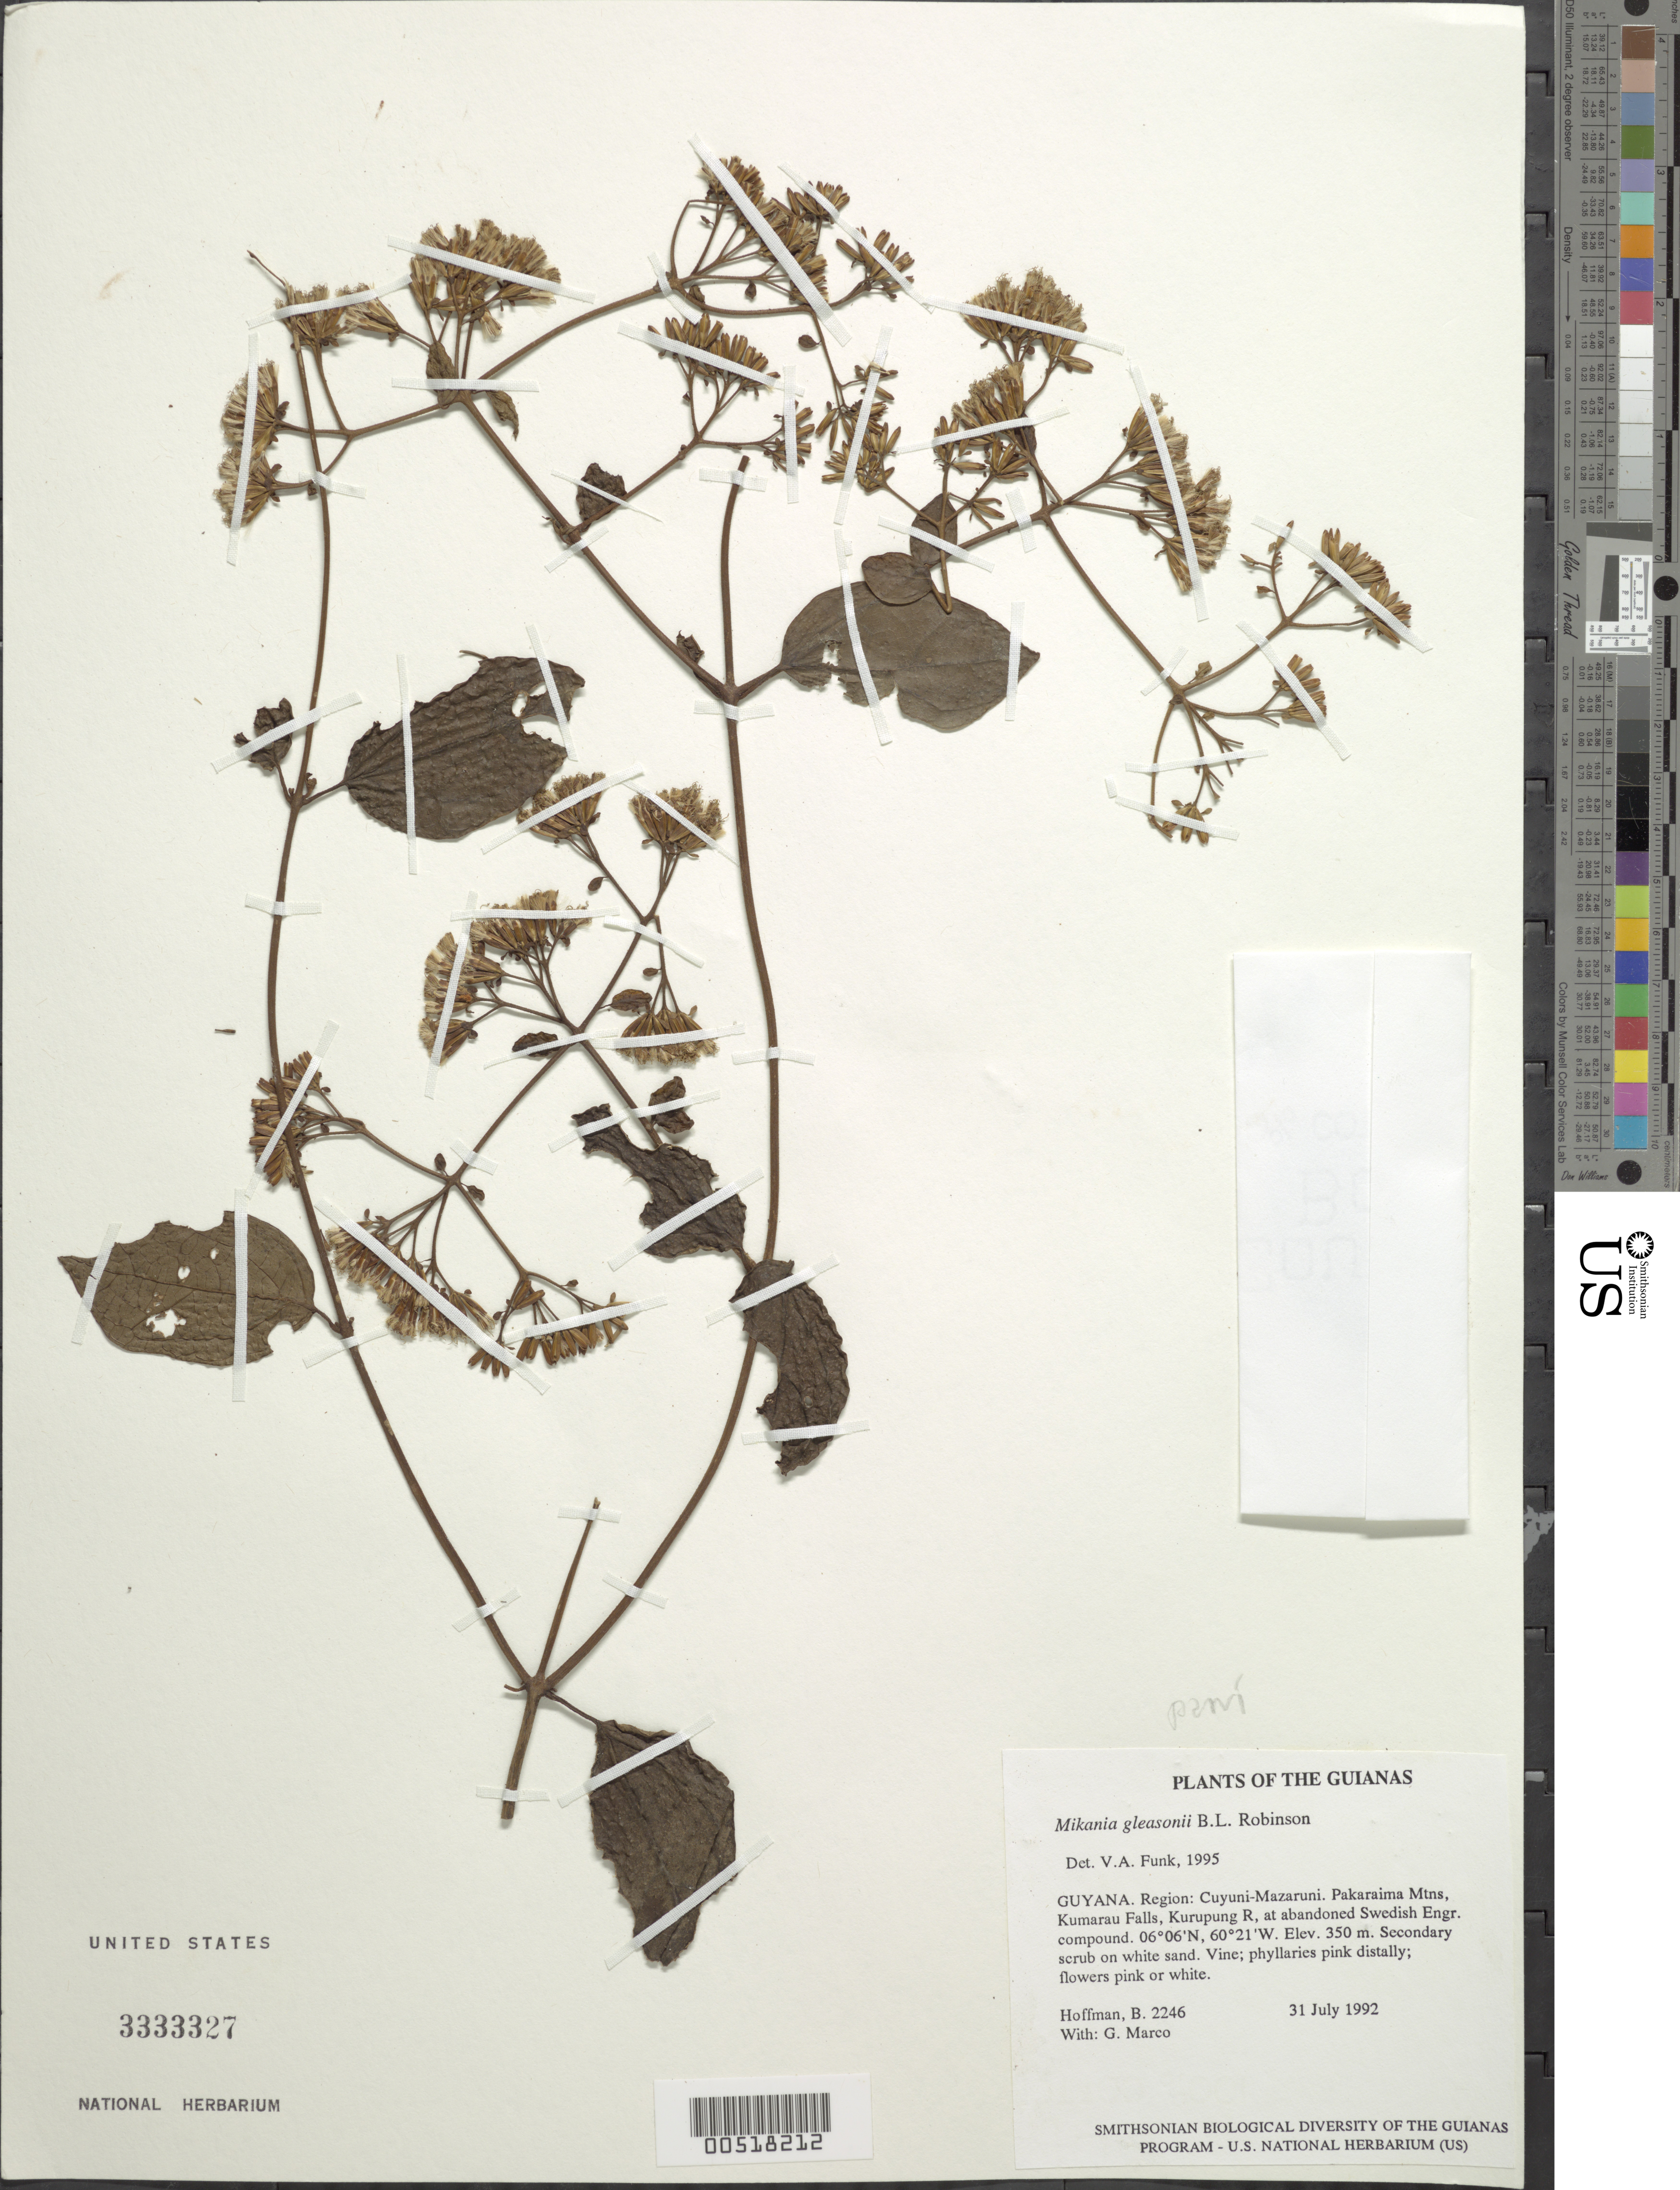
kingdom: Plantae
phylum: Tracheophyta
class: Magnoliopsida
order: Asterales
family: Asteraceae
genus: Mikania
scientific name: Mikania gleasonii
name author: B.L. Rob.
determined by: Funk, Vicki A., (BOT), Smithsonian Institution - National Museum of Natural History (UNITED STATES)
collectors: B. Hoffman & G. Marco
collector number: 2246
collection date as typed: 31 July 1992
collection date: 1992-07-31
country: Guyana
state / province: Cuyuni-Mazaruni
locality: Pakaraima Mountains, Kurupung River; Kumarau Falls; abandoned Swedish engineering compound, "topside" camp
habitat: Secondary scrub on white sand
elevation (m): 350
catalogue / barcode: US 3333327